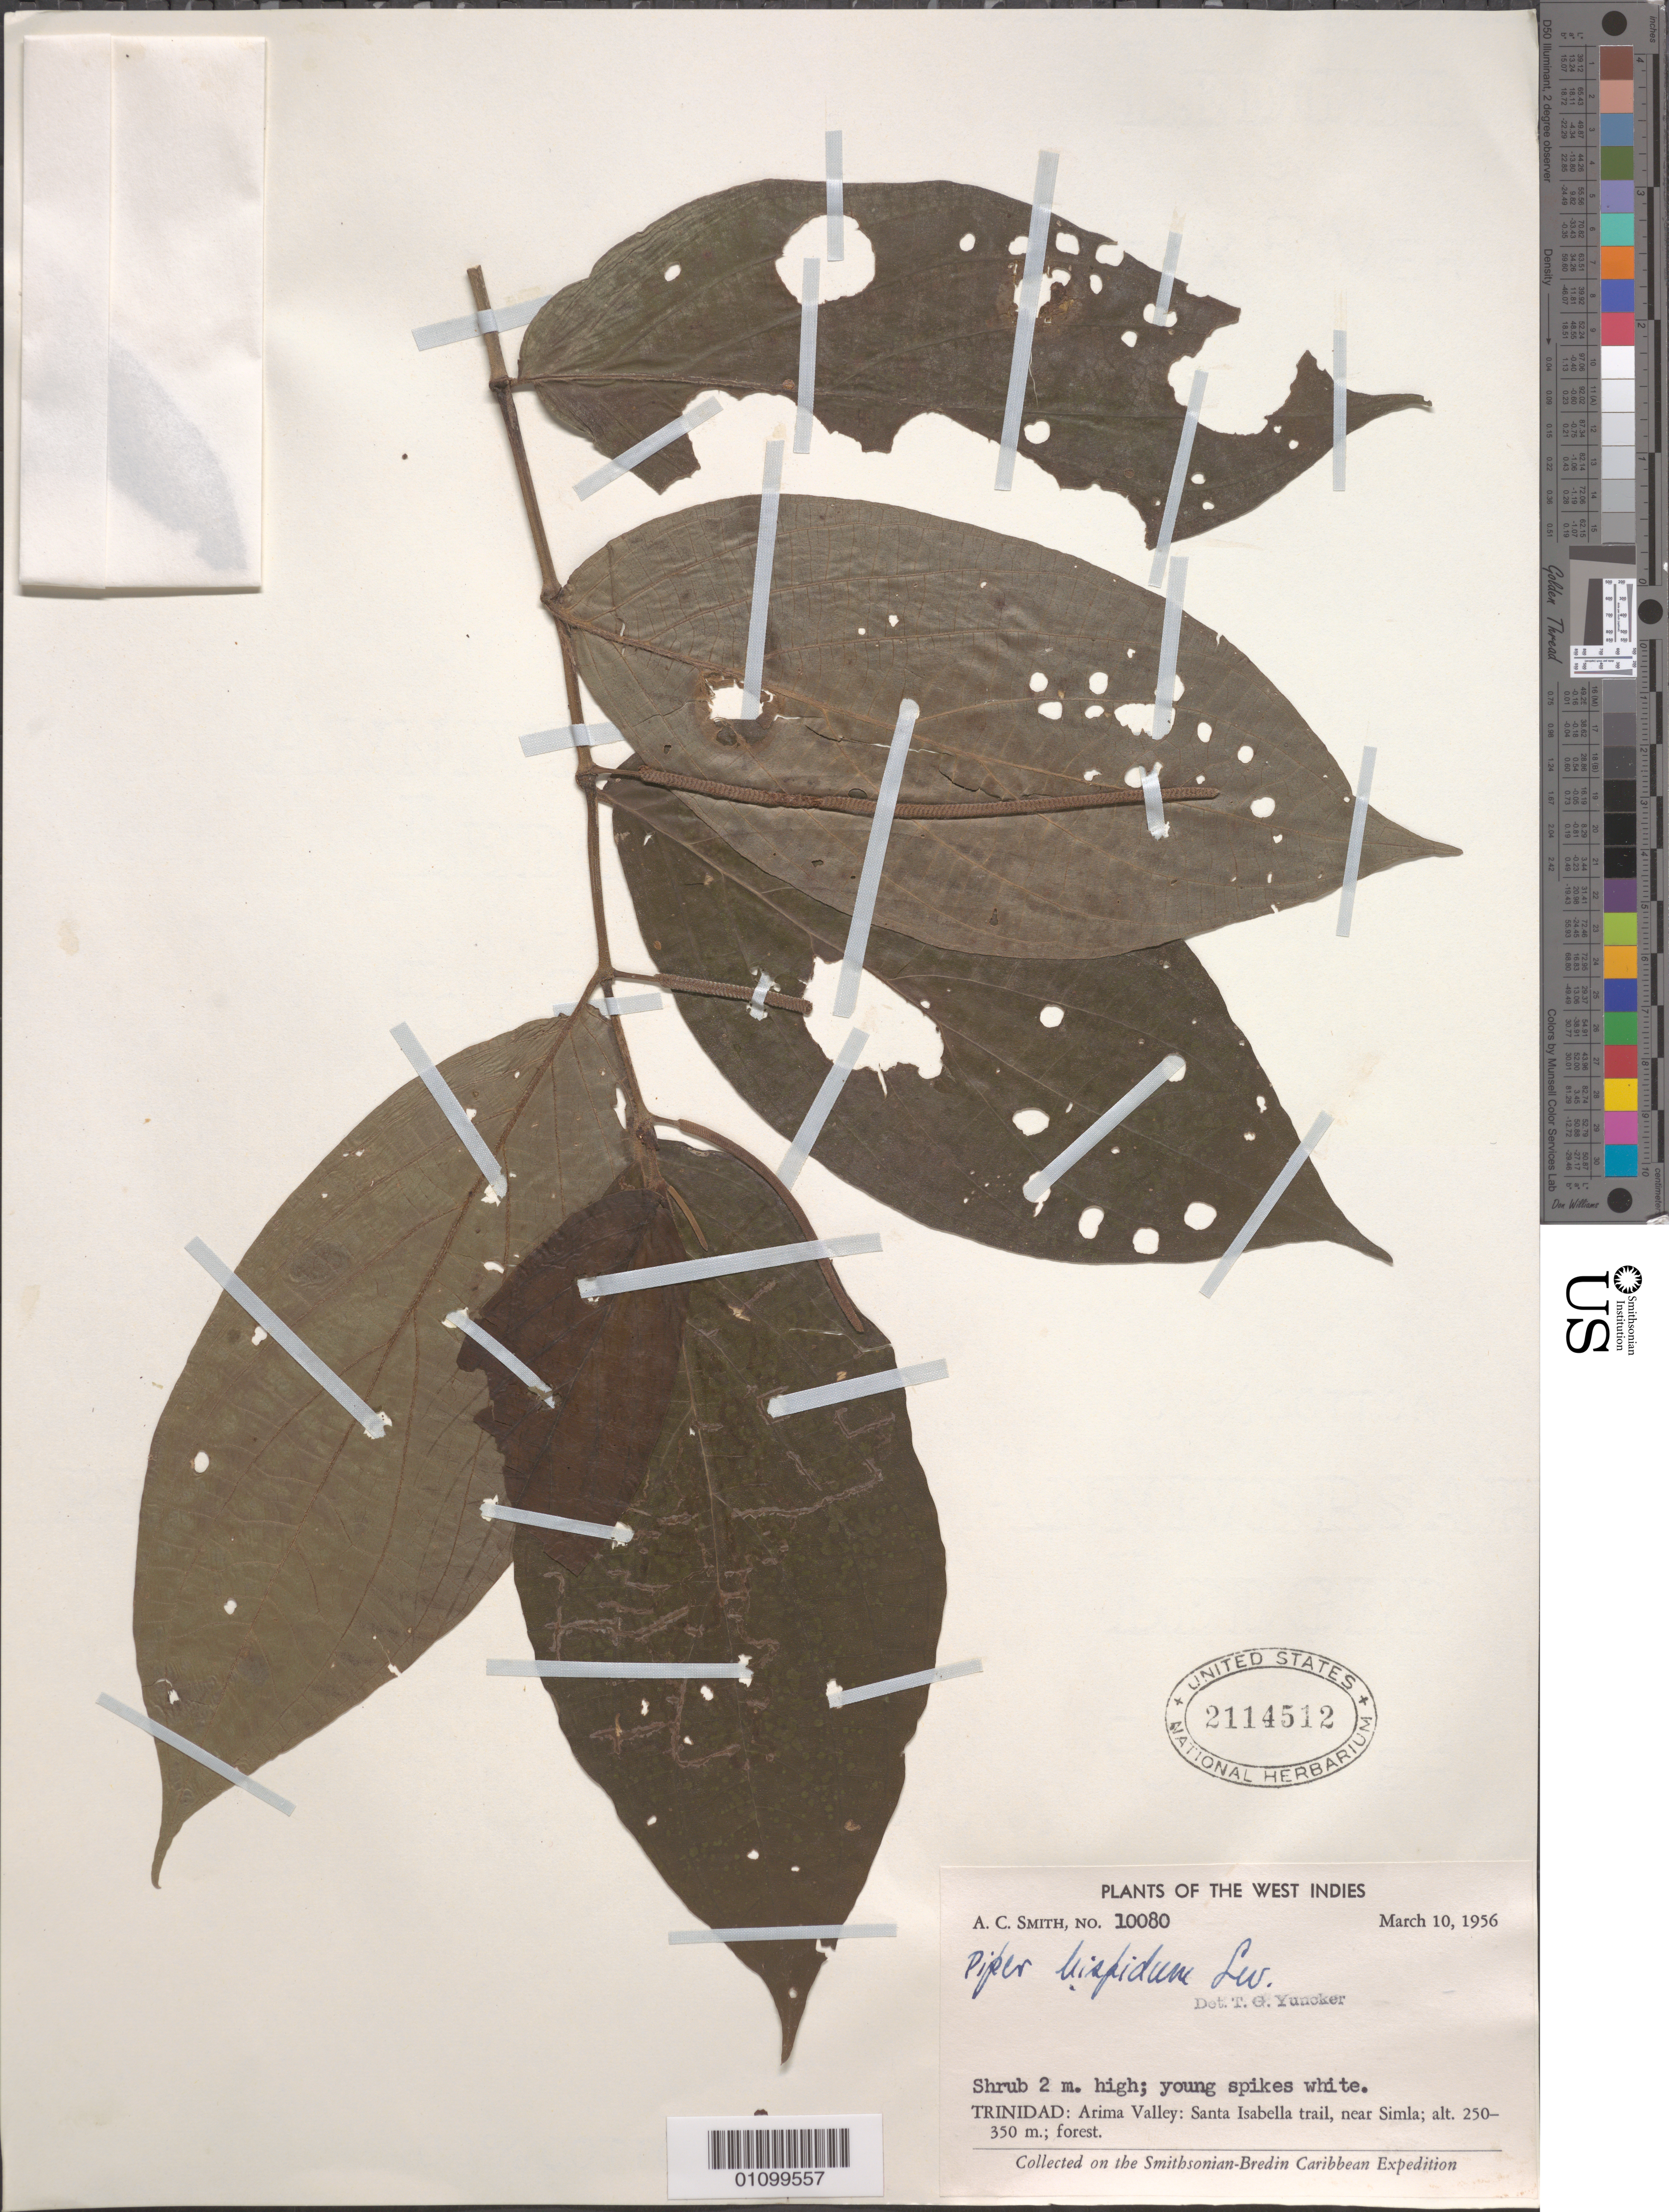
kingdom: Plantae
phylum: Tracheophyta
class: Magnoliopsida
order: Piperales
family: Piperaceae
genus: Piper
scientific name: Piper hispidum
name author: Sw.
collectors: A. C. Smith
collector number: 10080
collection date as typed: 10 Mar 1956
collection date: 1956-03-10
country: Trinidad and Tobago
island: Trinidad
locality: Arima Valley: Santa Isabella trail, near Simla; forest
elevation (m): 250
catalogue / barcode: US 2114512